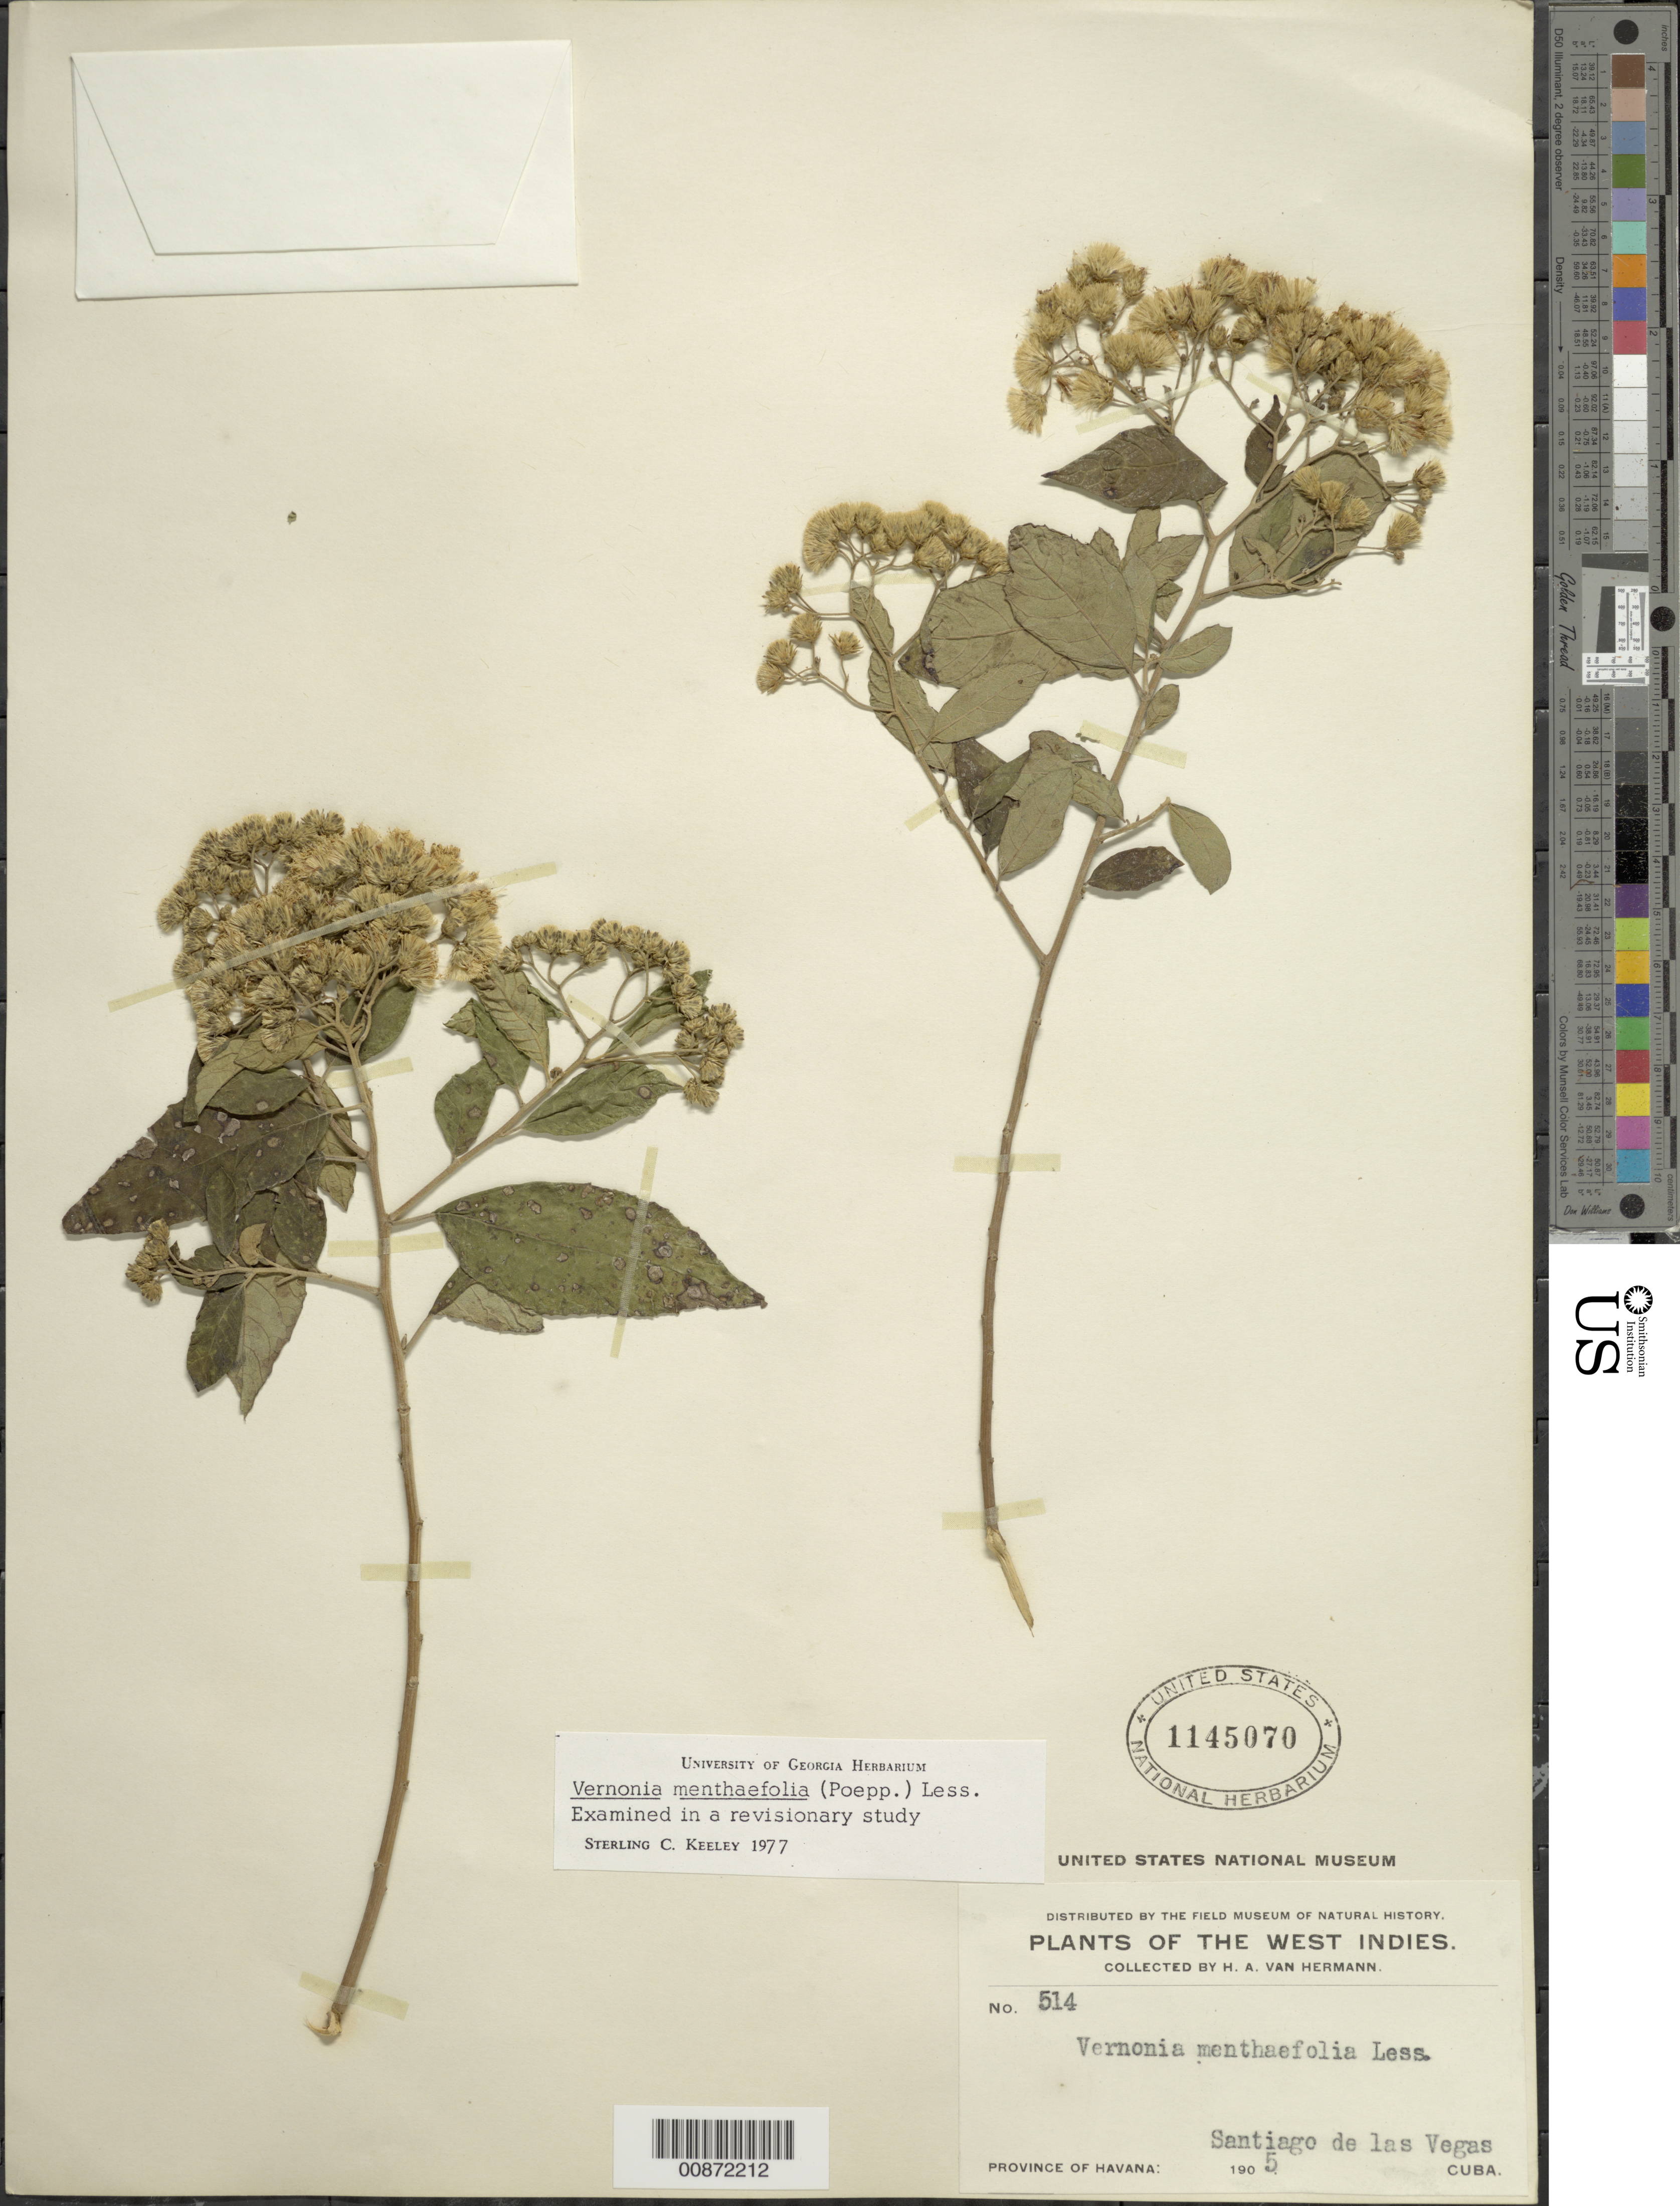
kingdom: Plantae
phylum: Tracheophyta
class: Magnoliopsida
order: Asterales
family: Asteraceae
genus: Vernonanthura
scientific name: Vernonanthura menthifolia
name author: (Poepp. ex Spreng.) H. Rob.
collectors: H. A. Van Hermann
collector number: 514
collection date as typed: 1905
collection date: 1905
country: Cuba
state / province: La Habana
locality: Santiago de las Vegas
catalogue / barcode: US 1145070